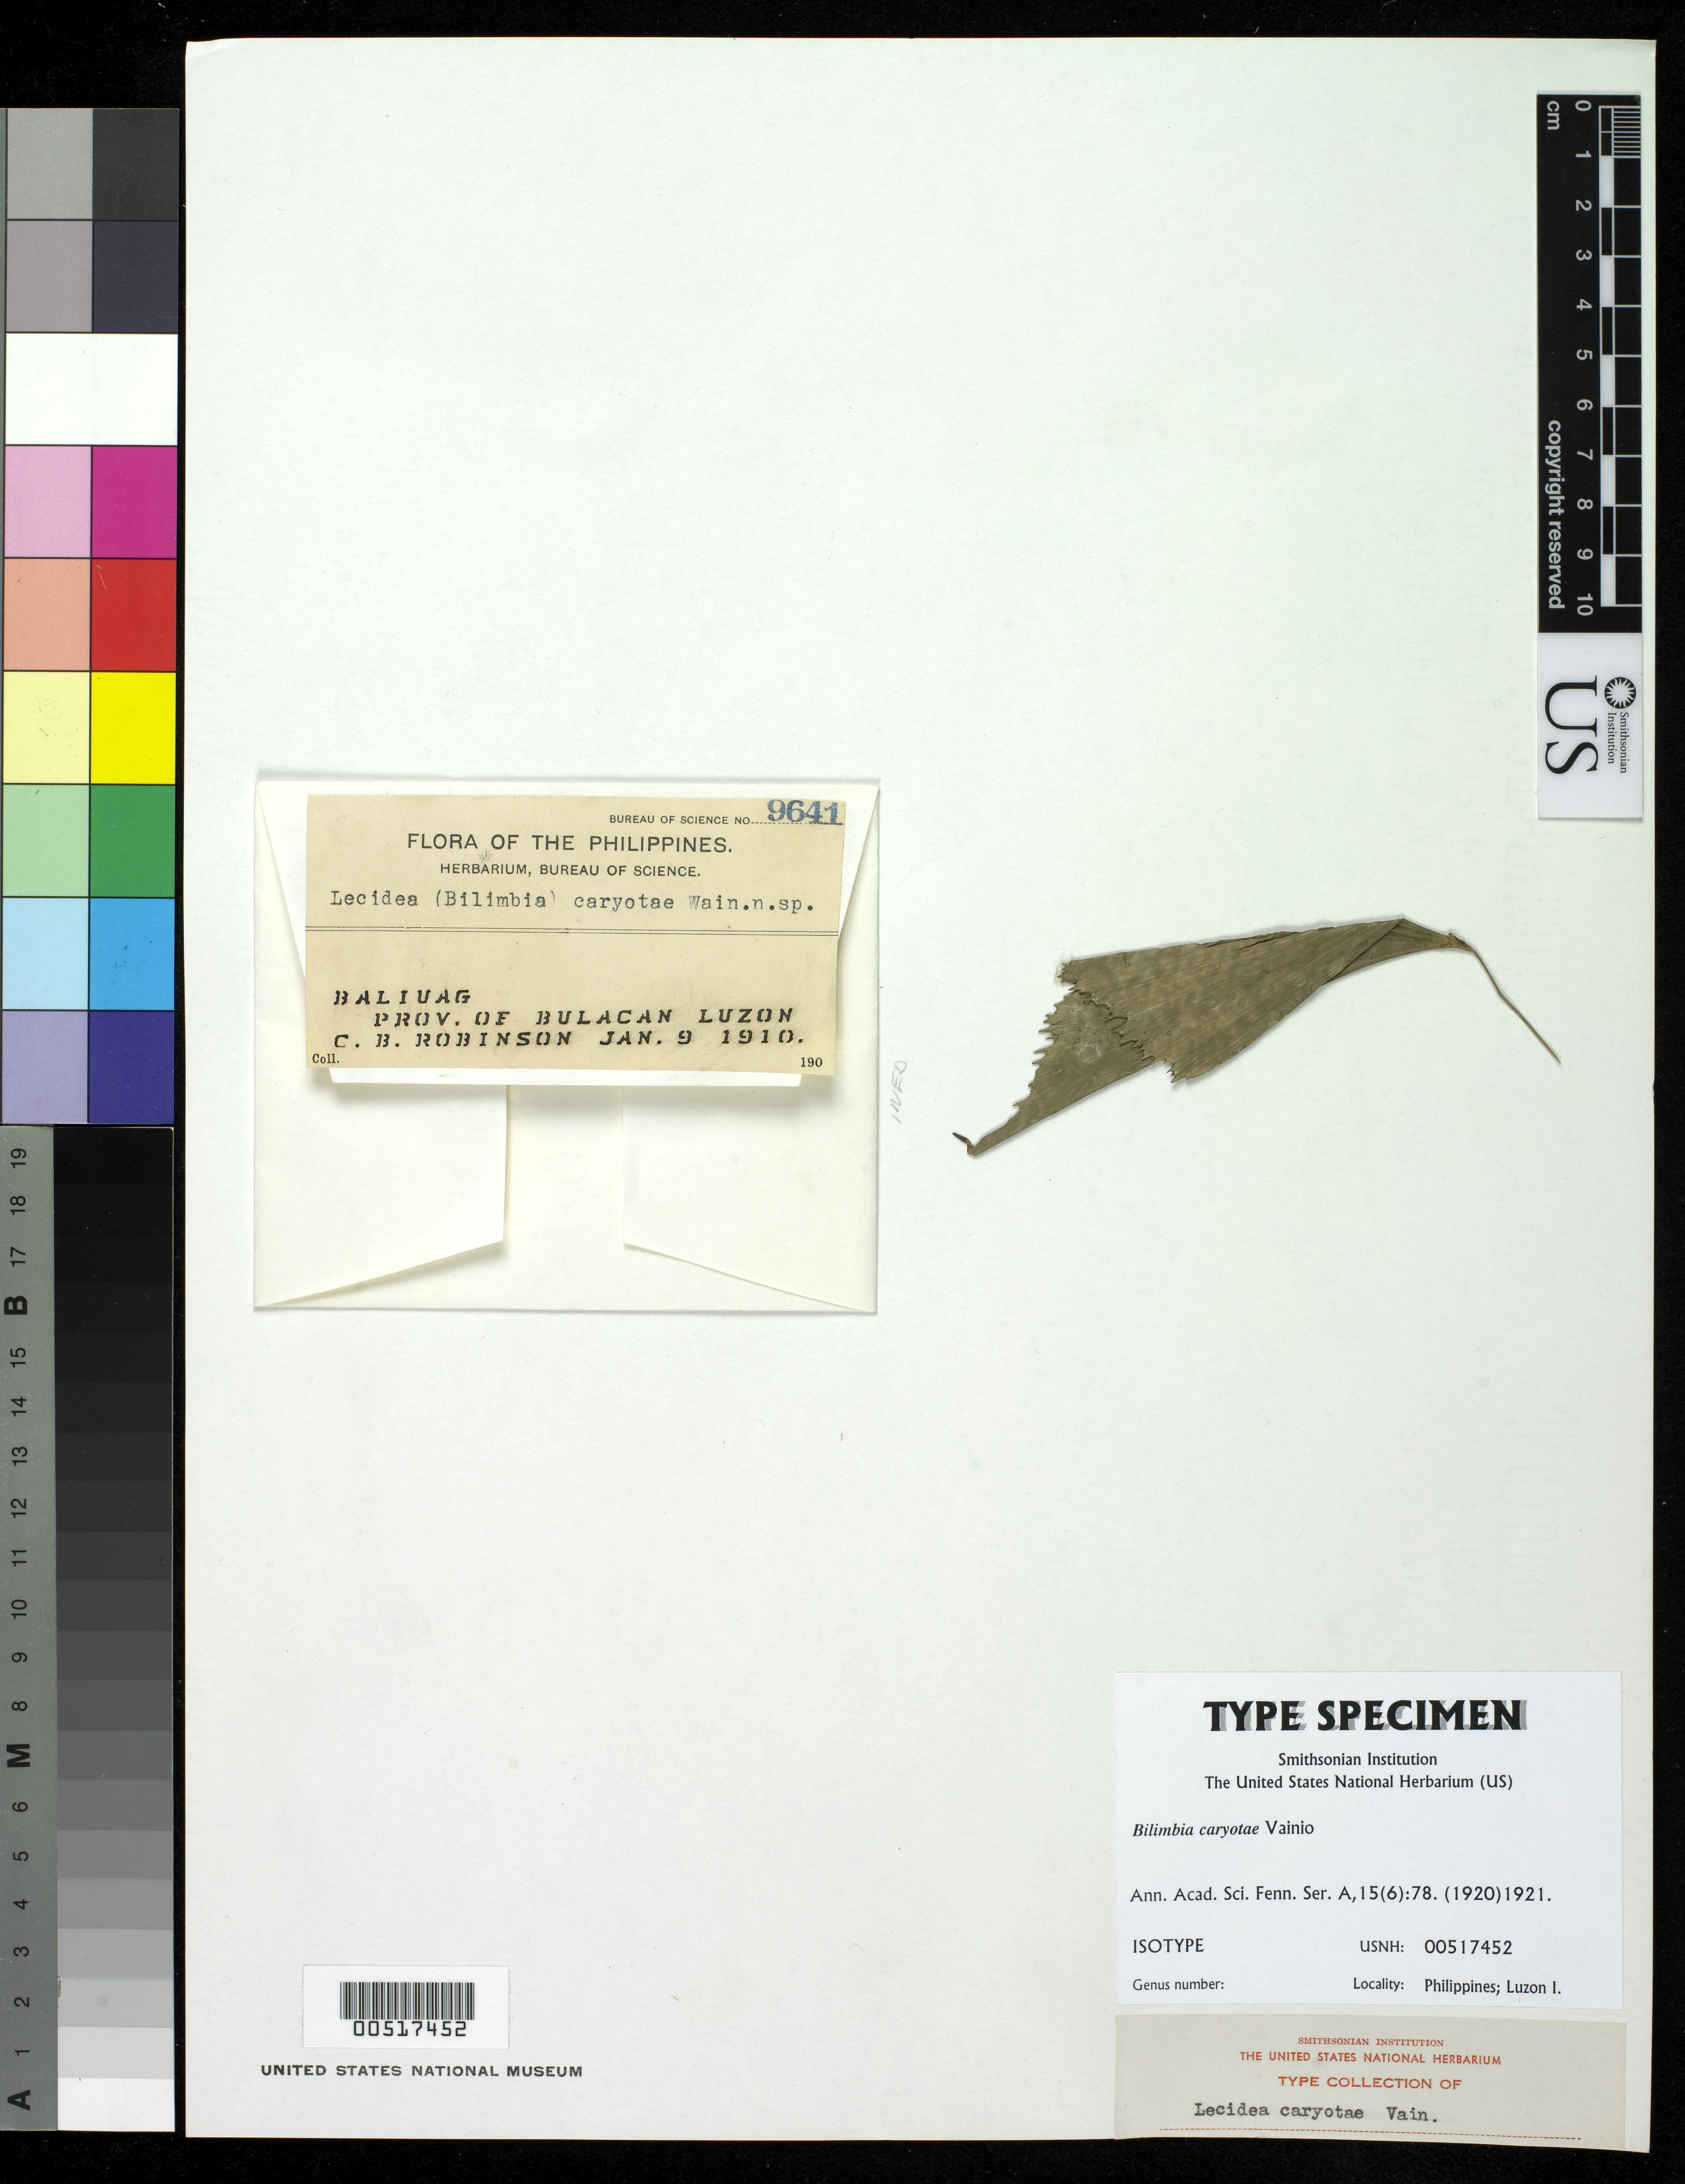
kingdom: Fungi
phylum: Ascomycota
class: Lecanoromycetes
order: Lecanorales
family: Ramalinaceae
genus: Bilimbia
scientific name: Bilimbia caryotae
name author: Vain.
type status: Isotype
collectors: C. Robinson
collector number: Bur. Sci. 9641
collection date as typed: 09 Jan 1910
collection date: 1910-01-09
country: Philippines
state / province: Central Luzon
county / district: Bulacan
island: Luzon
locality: Baliuag.